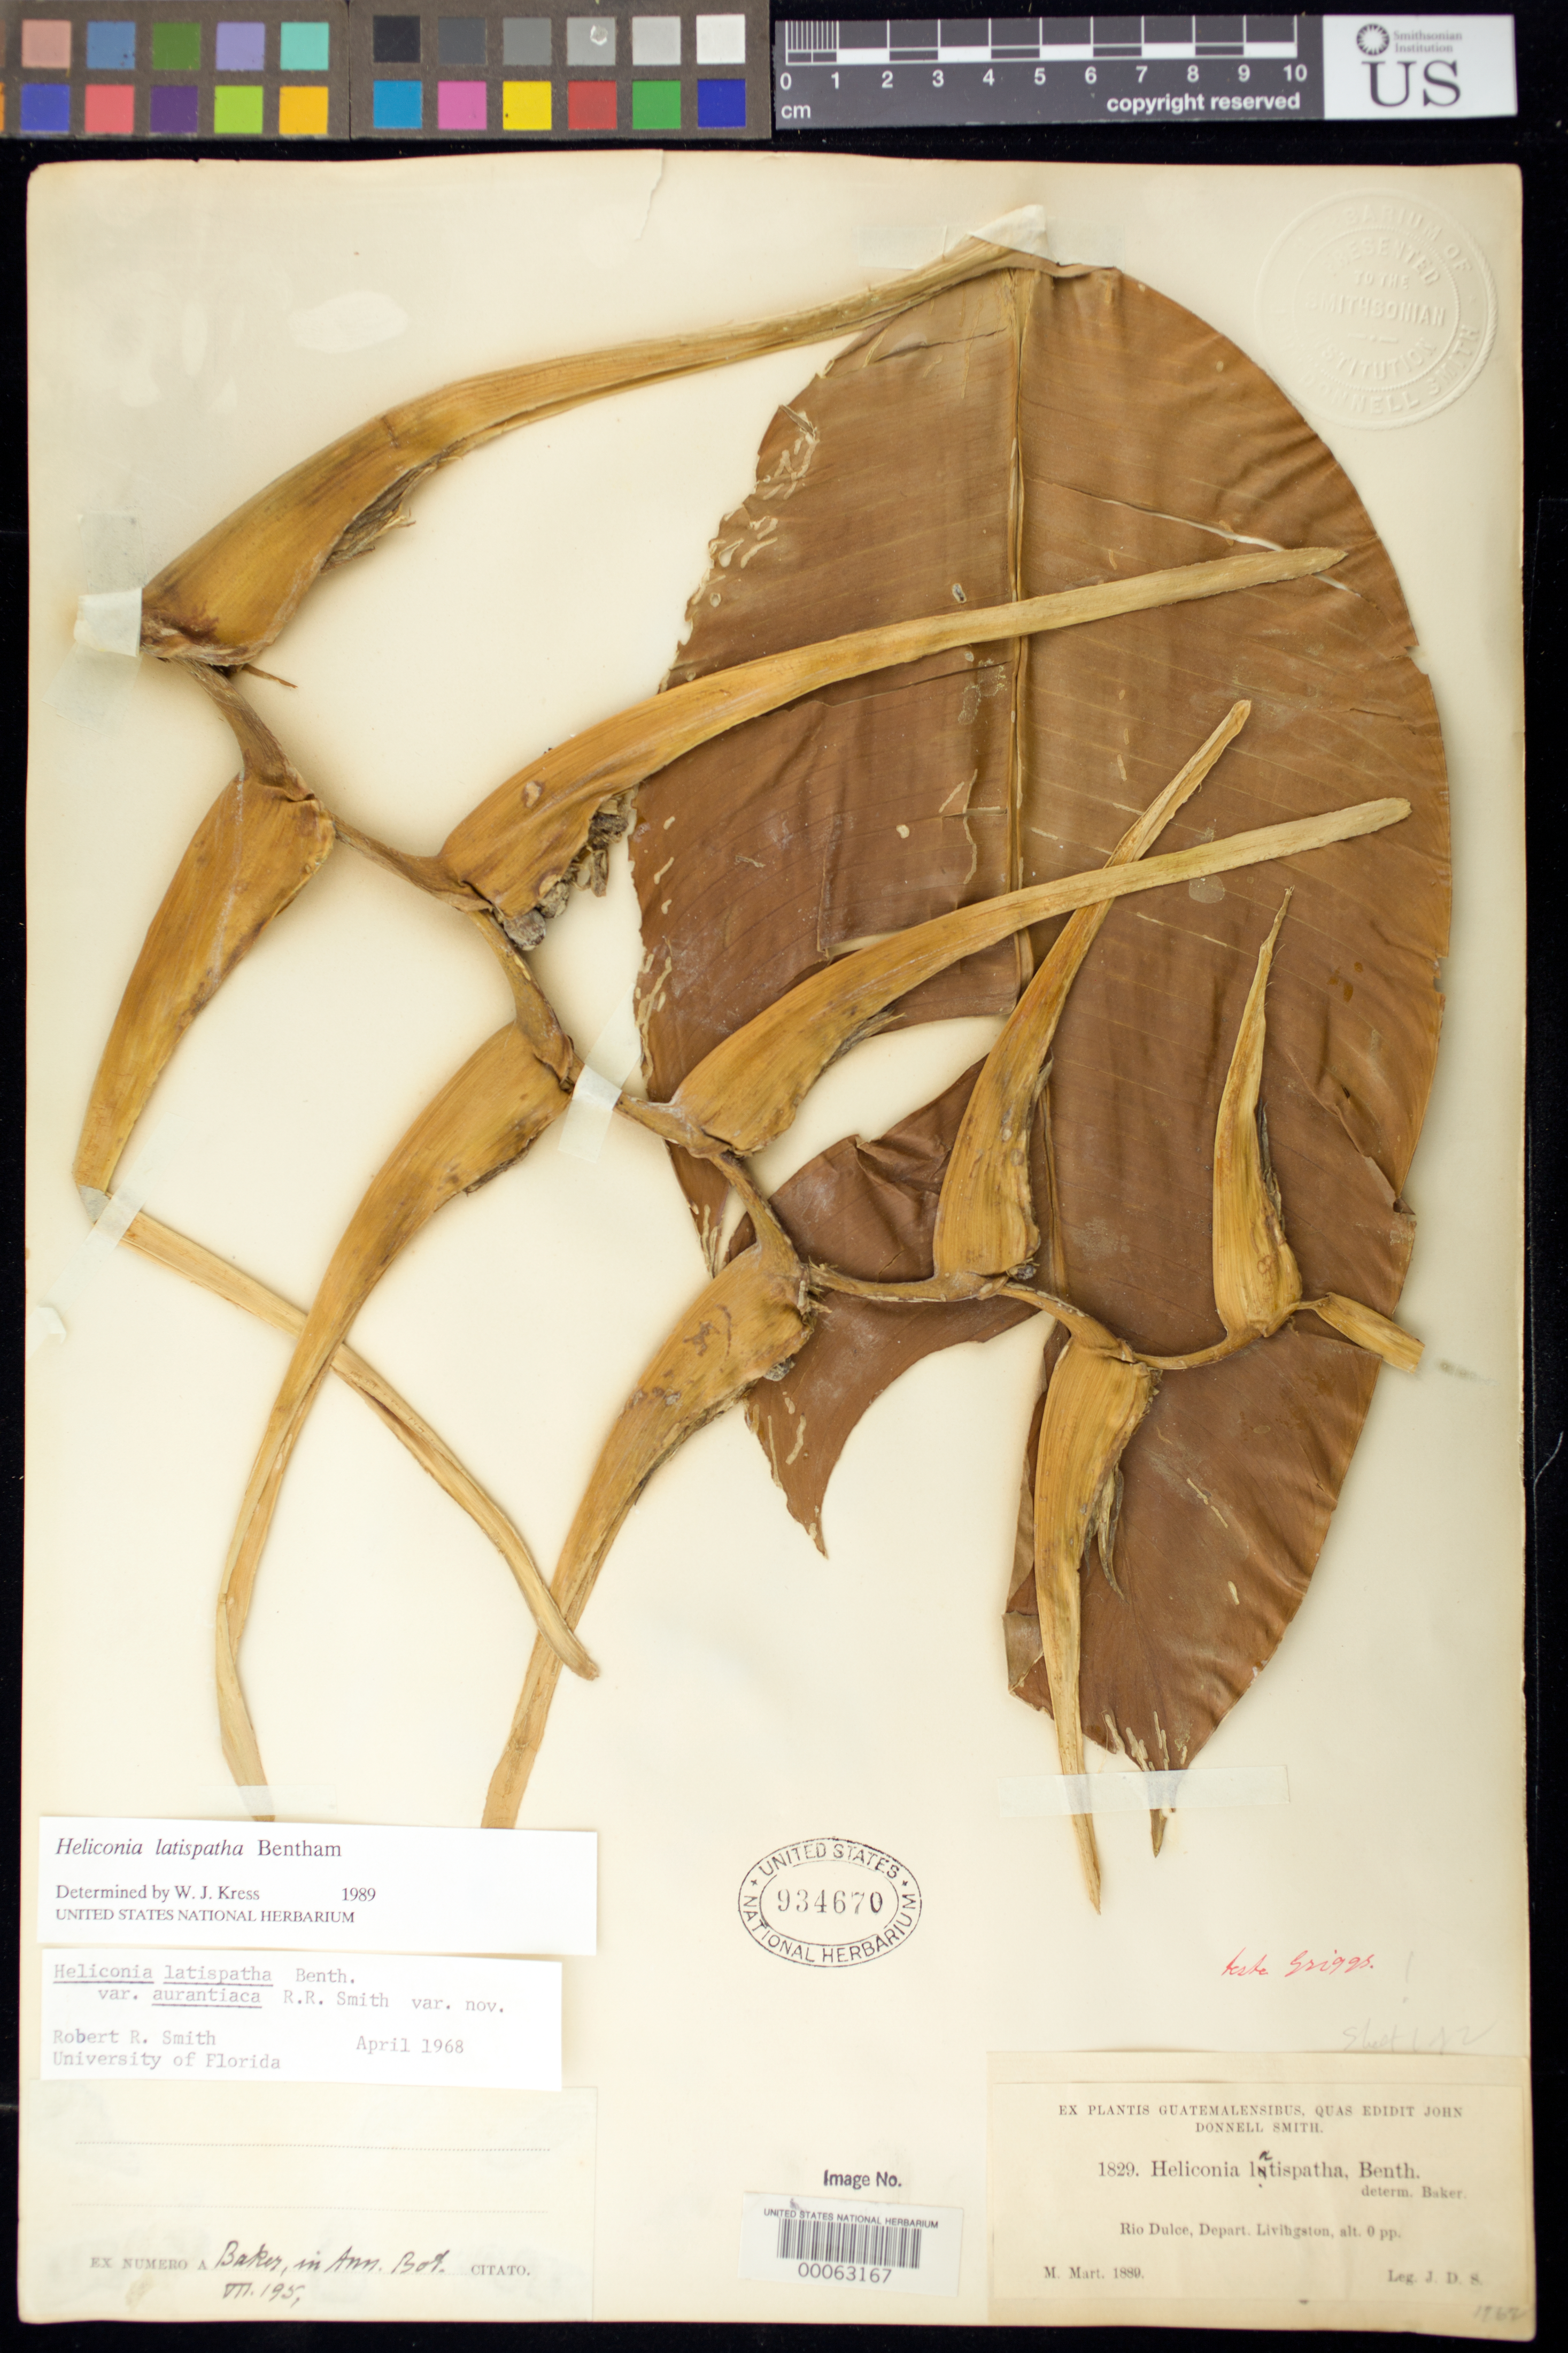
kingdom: Plantae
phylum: Tracheophyta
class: Liliopsida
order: Zingiberales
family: Heliconiaceae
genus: Heliconia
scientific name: Heliconia latispatha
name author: Benth.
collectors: J. Donnell Smith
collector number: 1829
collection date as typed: Mar 1889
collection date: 1889-03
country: Guatemala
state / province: Izabal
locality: Rio Dulce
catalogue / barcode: US 934670